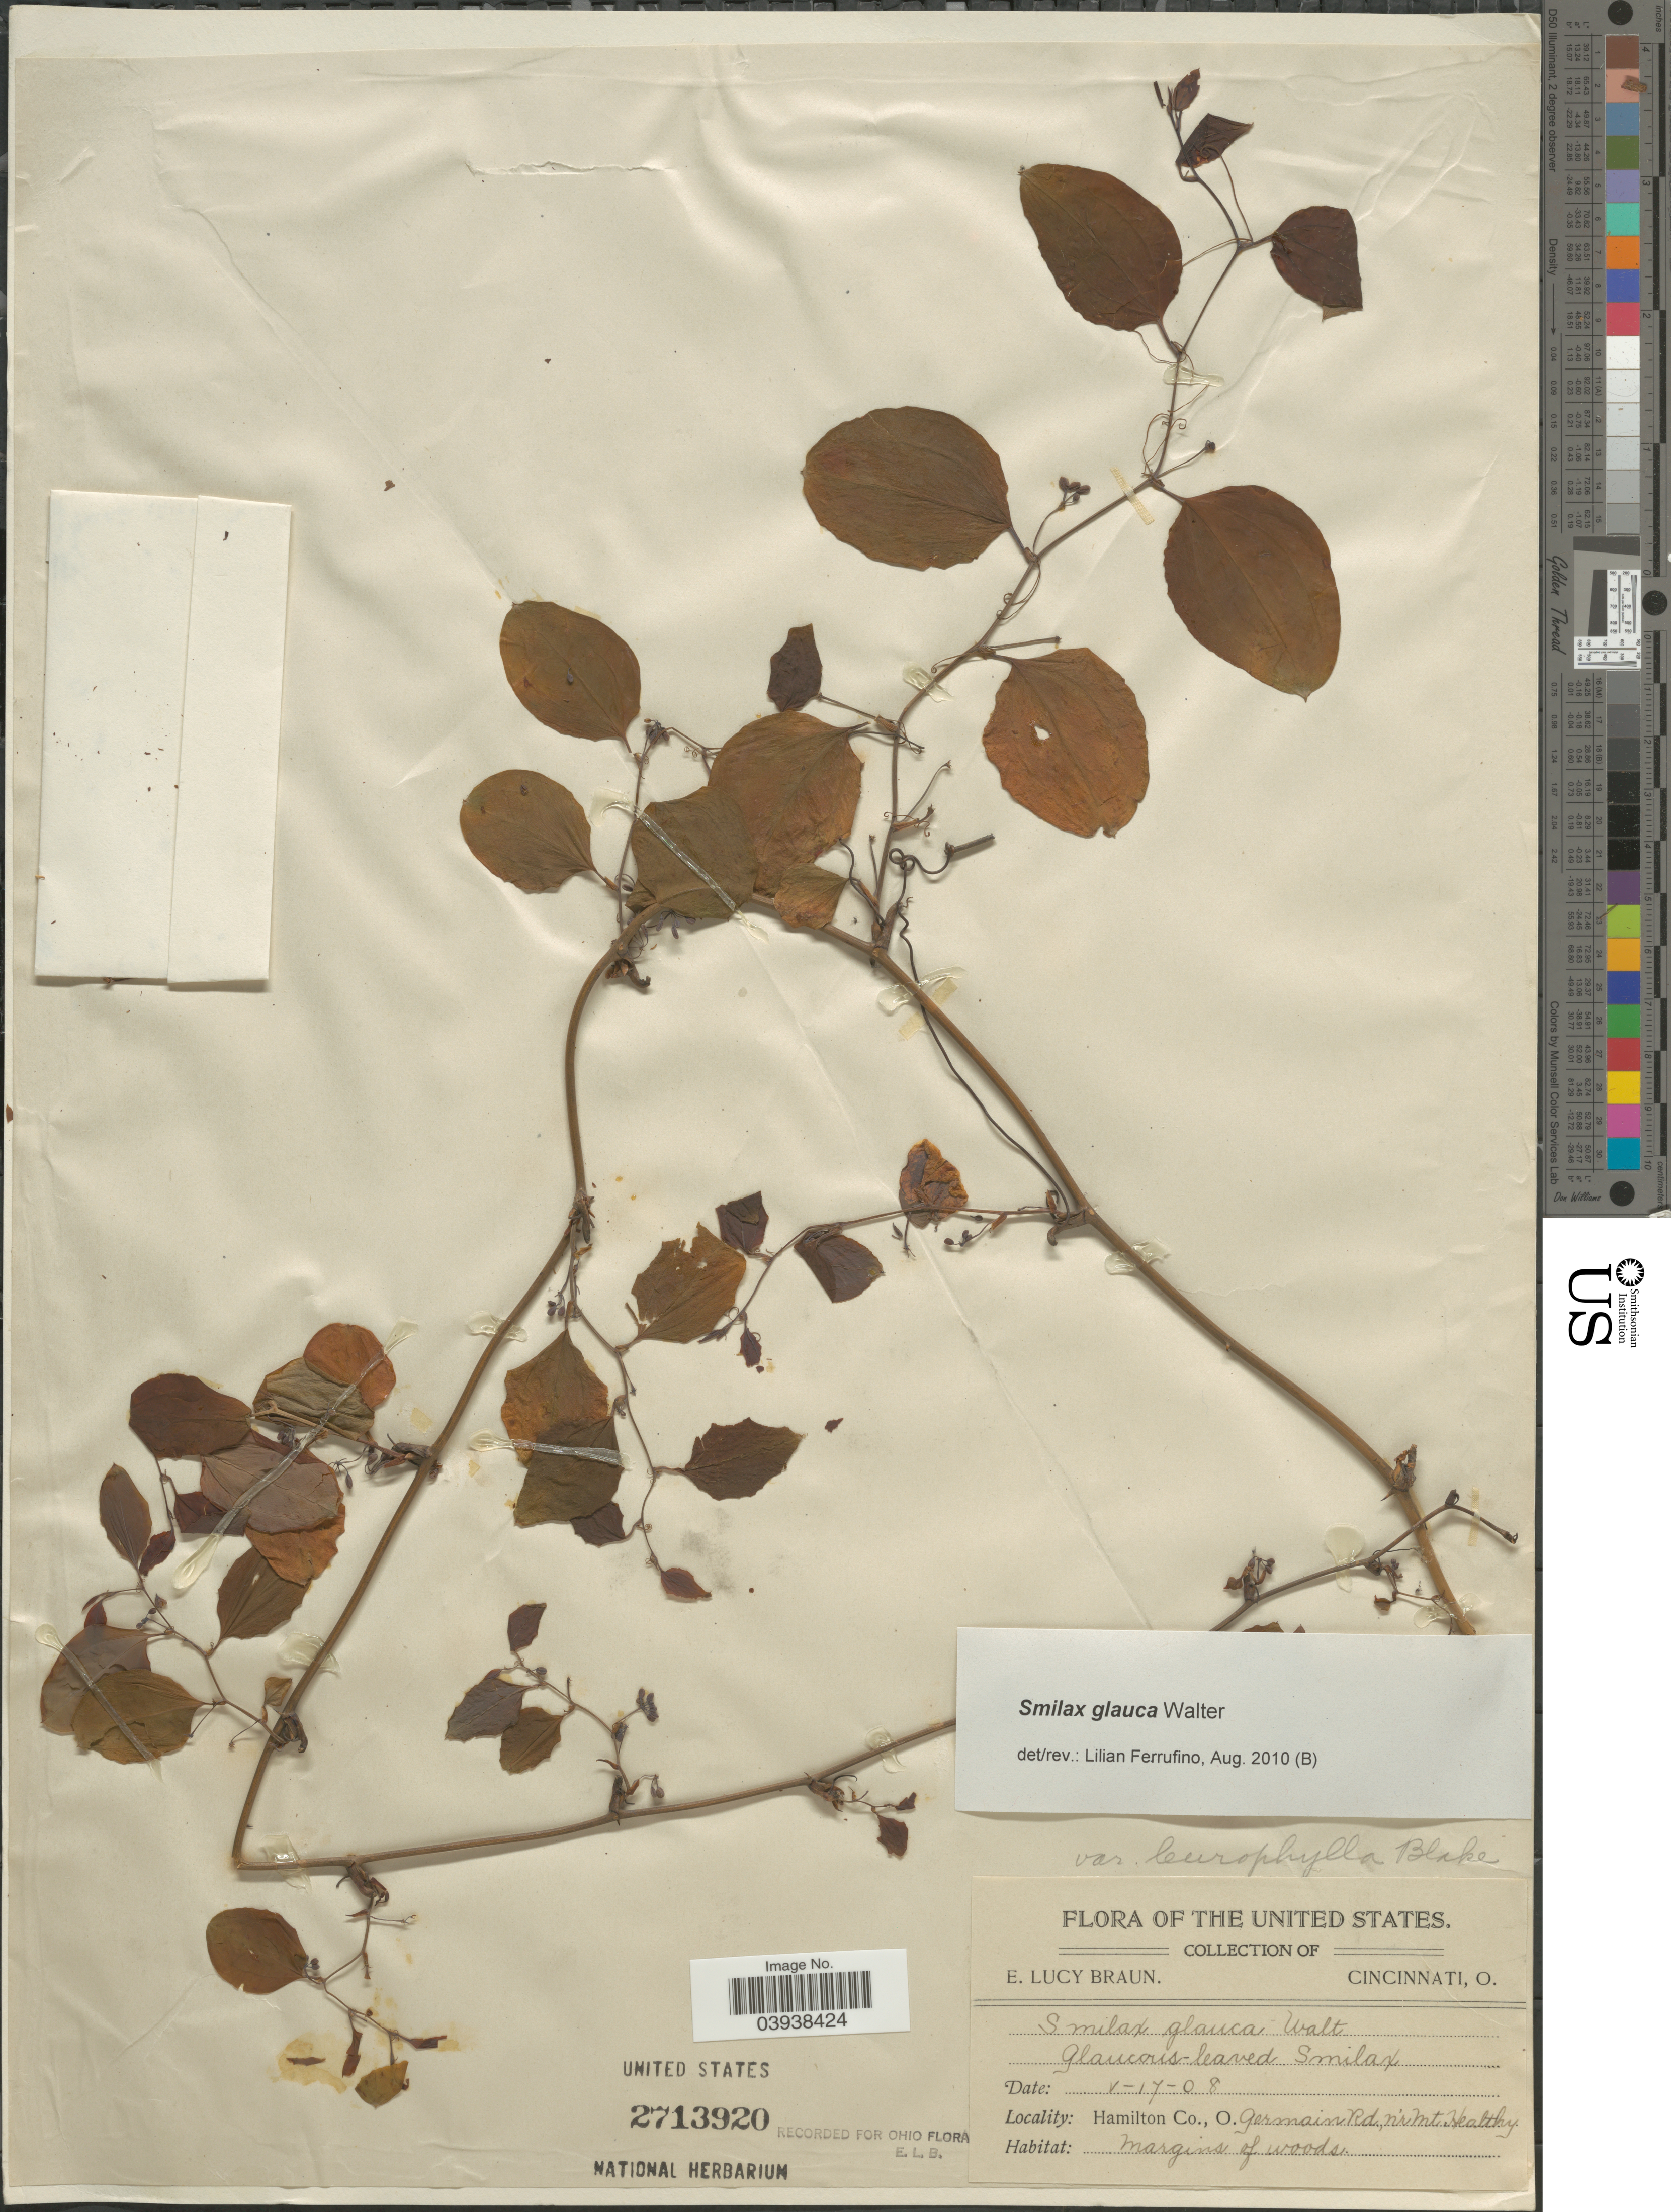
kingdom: Plantae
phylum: Tracheophyta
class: Liliopsida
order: Liliales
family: Smilacaceae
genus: Smilax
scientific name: Smilax glauca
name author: Walter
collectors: E. L. Braun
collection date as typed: Transcribed d/m/y: 17/5/8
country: United States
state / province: Ohio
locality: Hamilton Co. Germain Rd., n'r Mt. Healthy.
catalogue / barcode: US 2713920